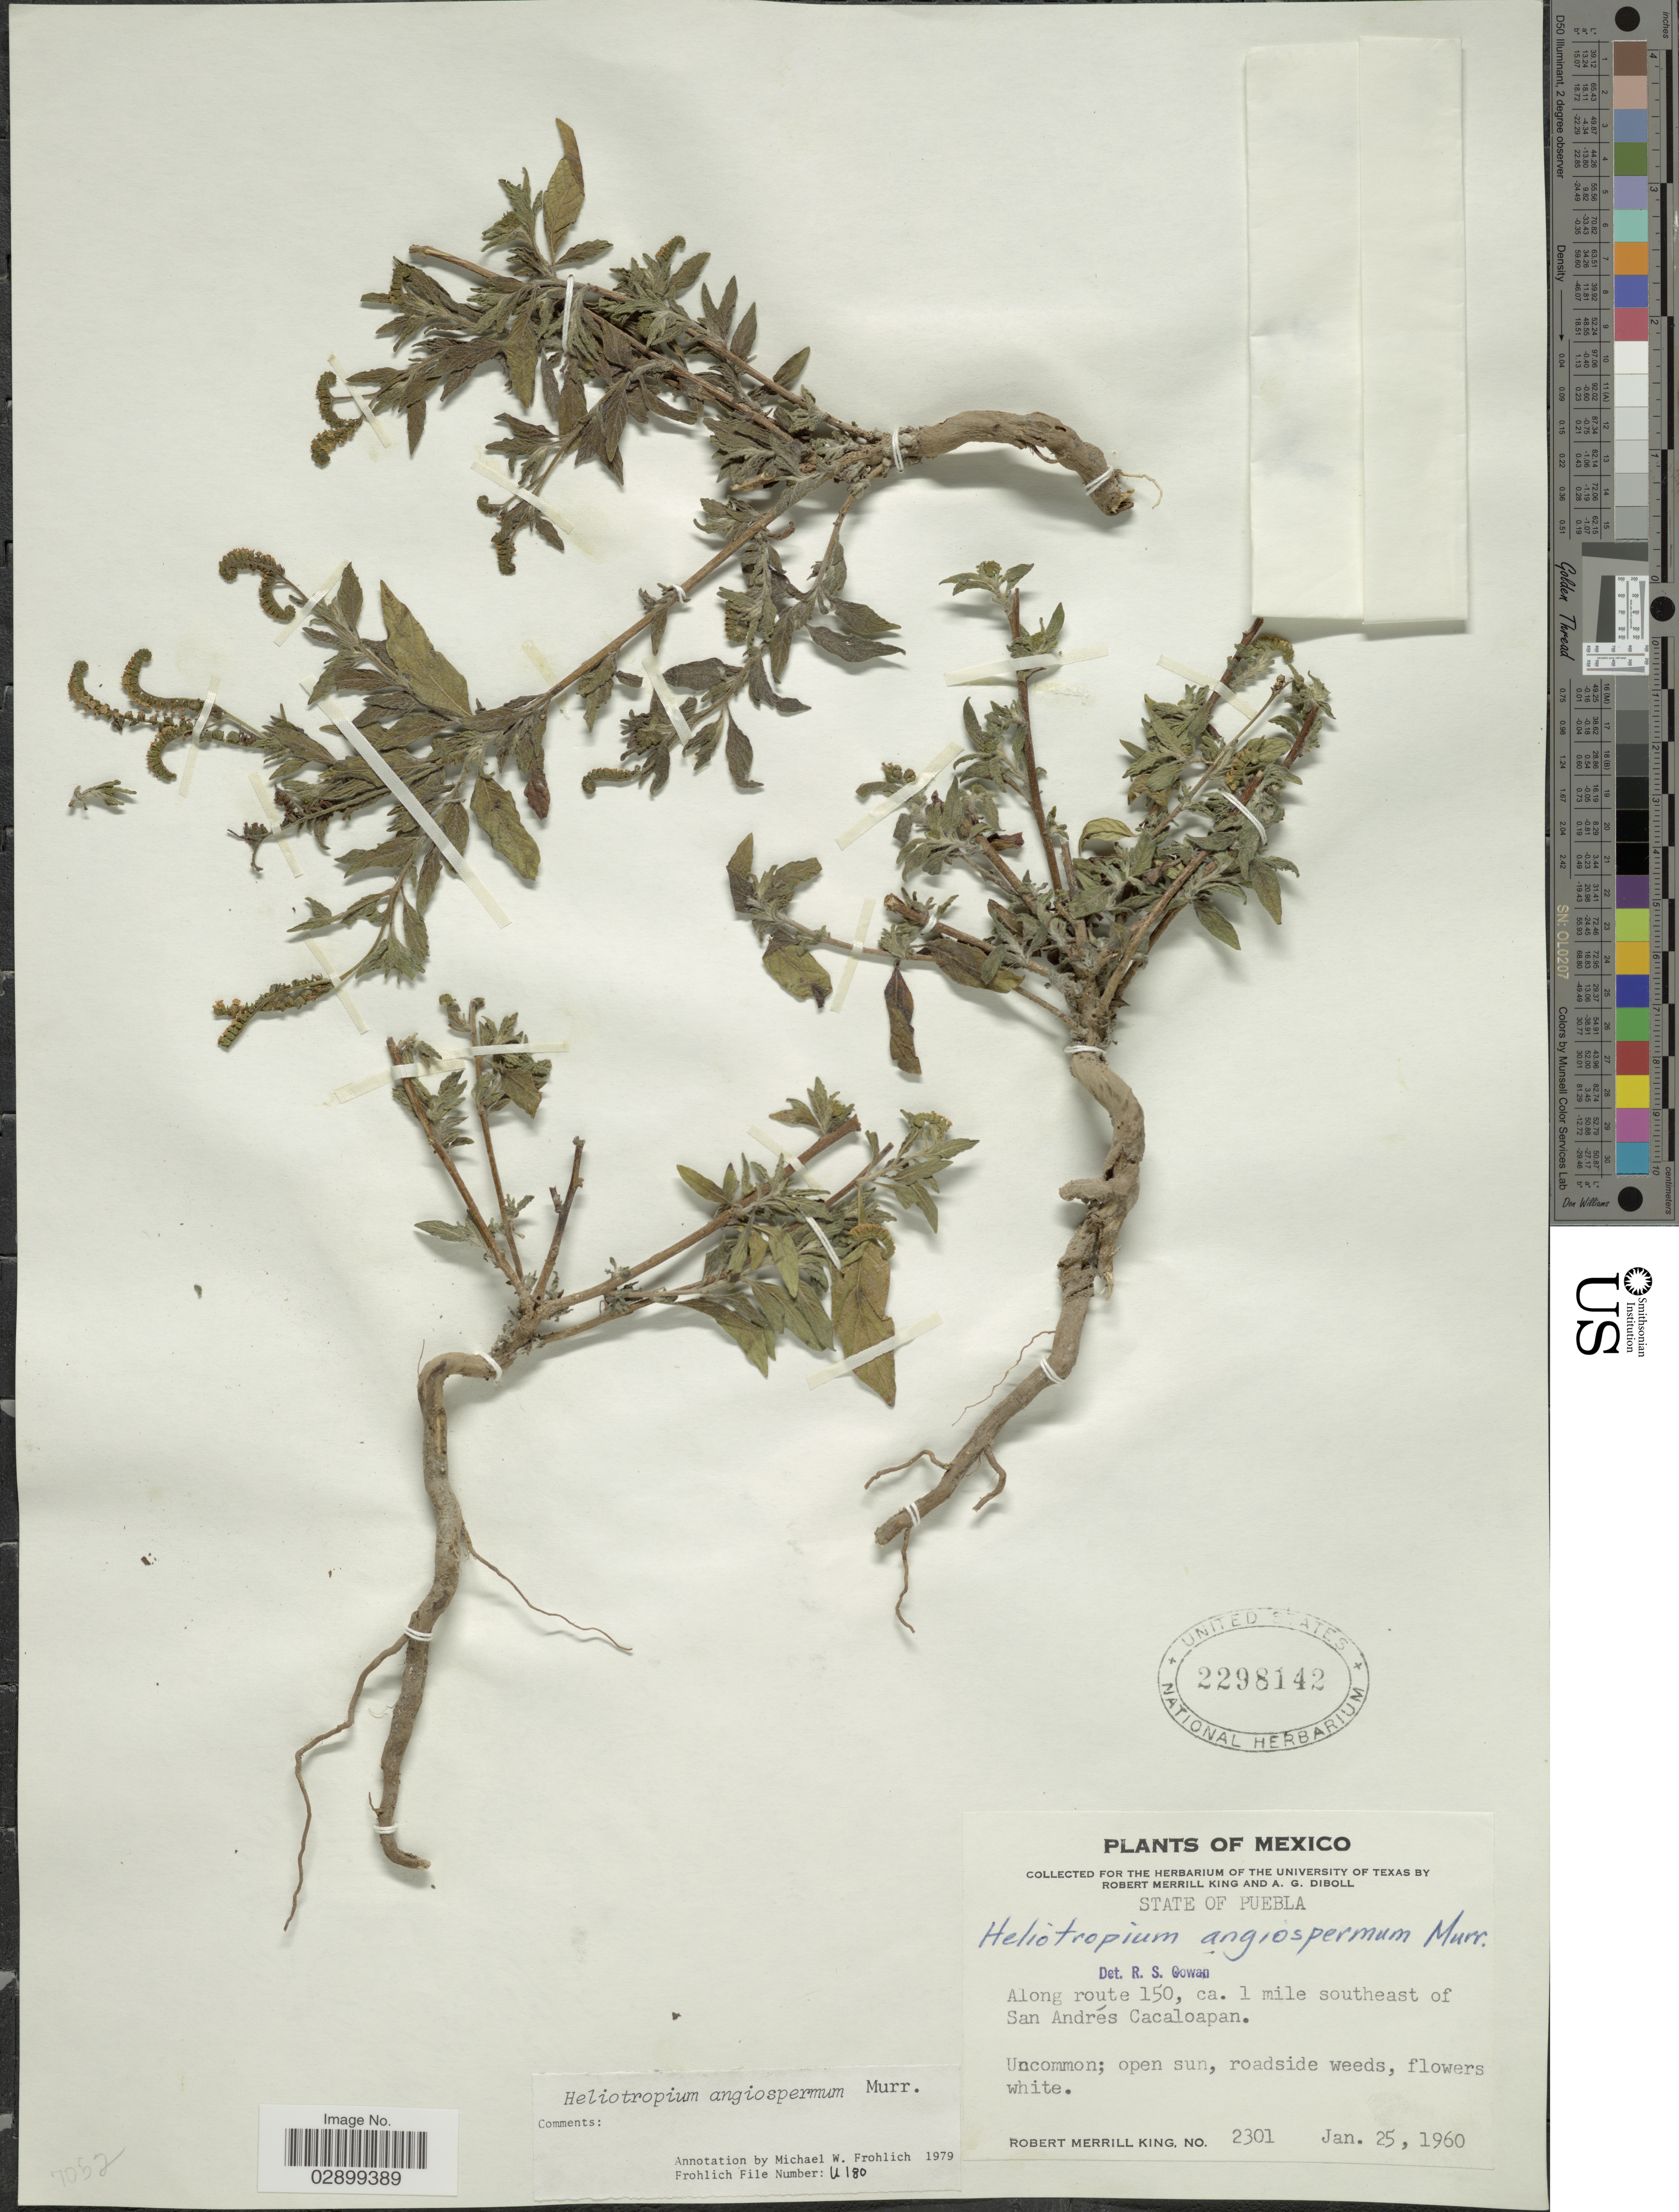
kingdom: Plantae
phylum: Tracheophyta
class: Magnoliopsida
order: Boraginales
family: Heliotropiaceae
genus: Heliotropium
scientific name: Heliotropium angiospermum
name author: Murray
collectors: R. M. King & A. Diboll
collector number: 2301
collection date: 1960-01-25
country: Mexico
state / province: Puebla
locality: State of Puebla. Along route 150, ca. 1 mile southeast of San Andrés Cacaloapan.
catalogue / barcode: US 2298142